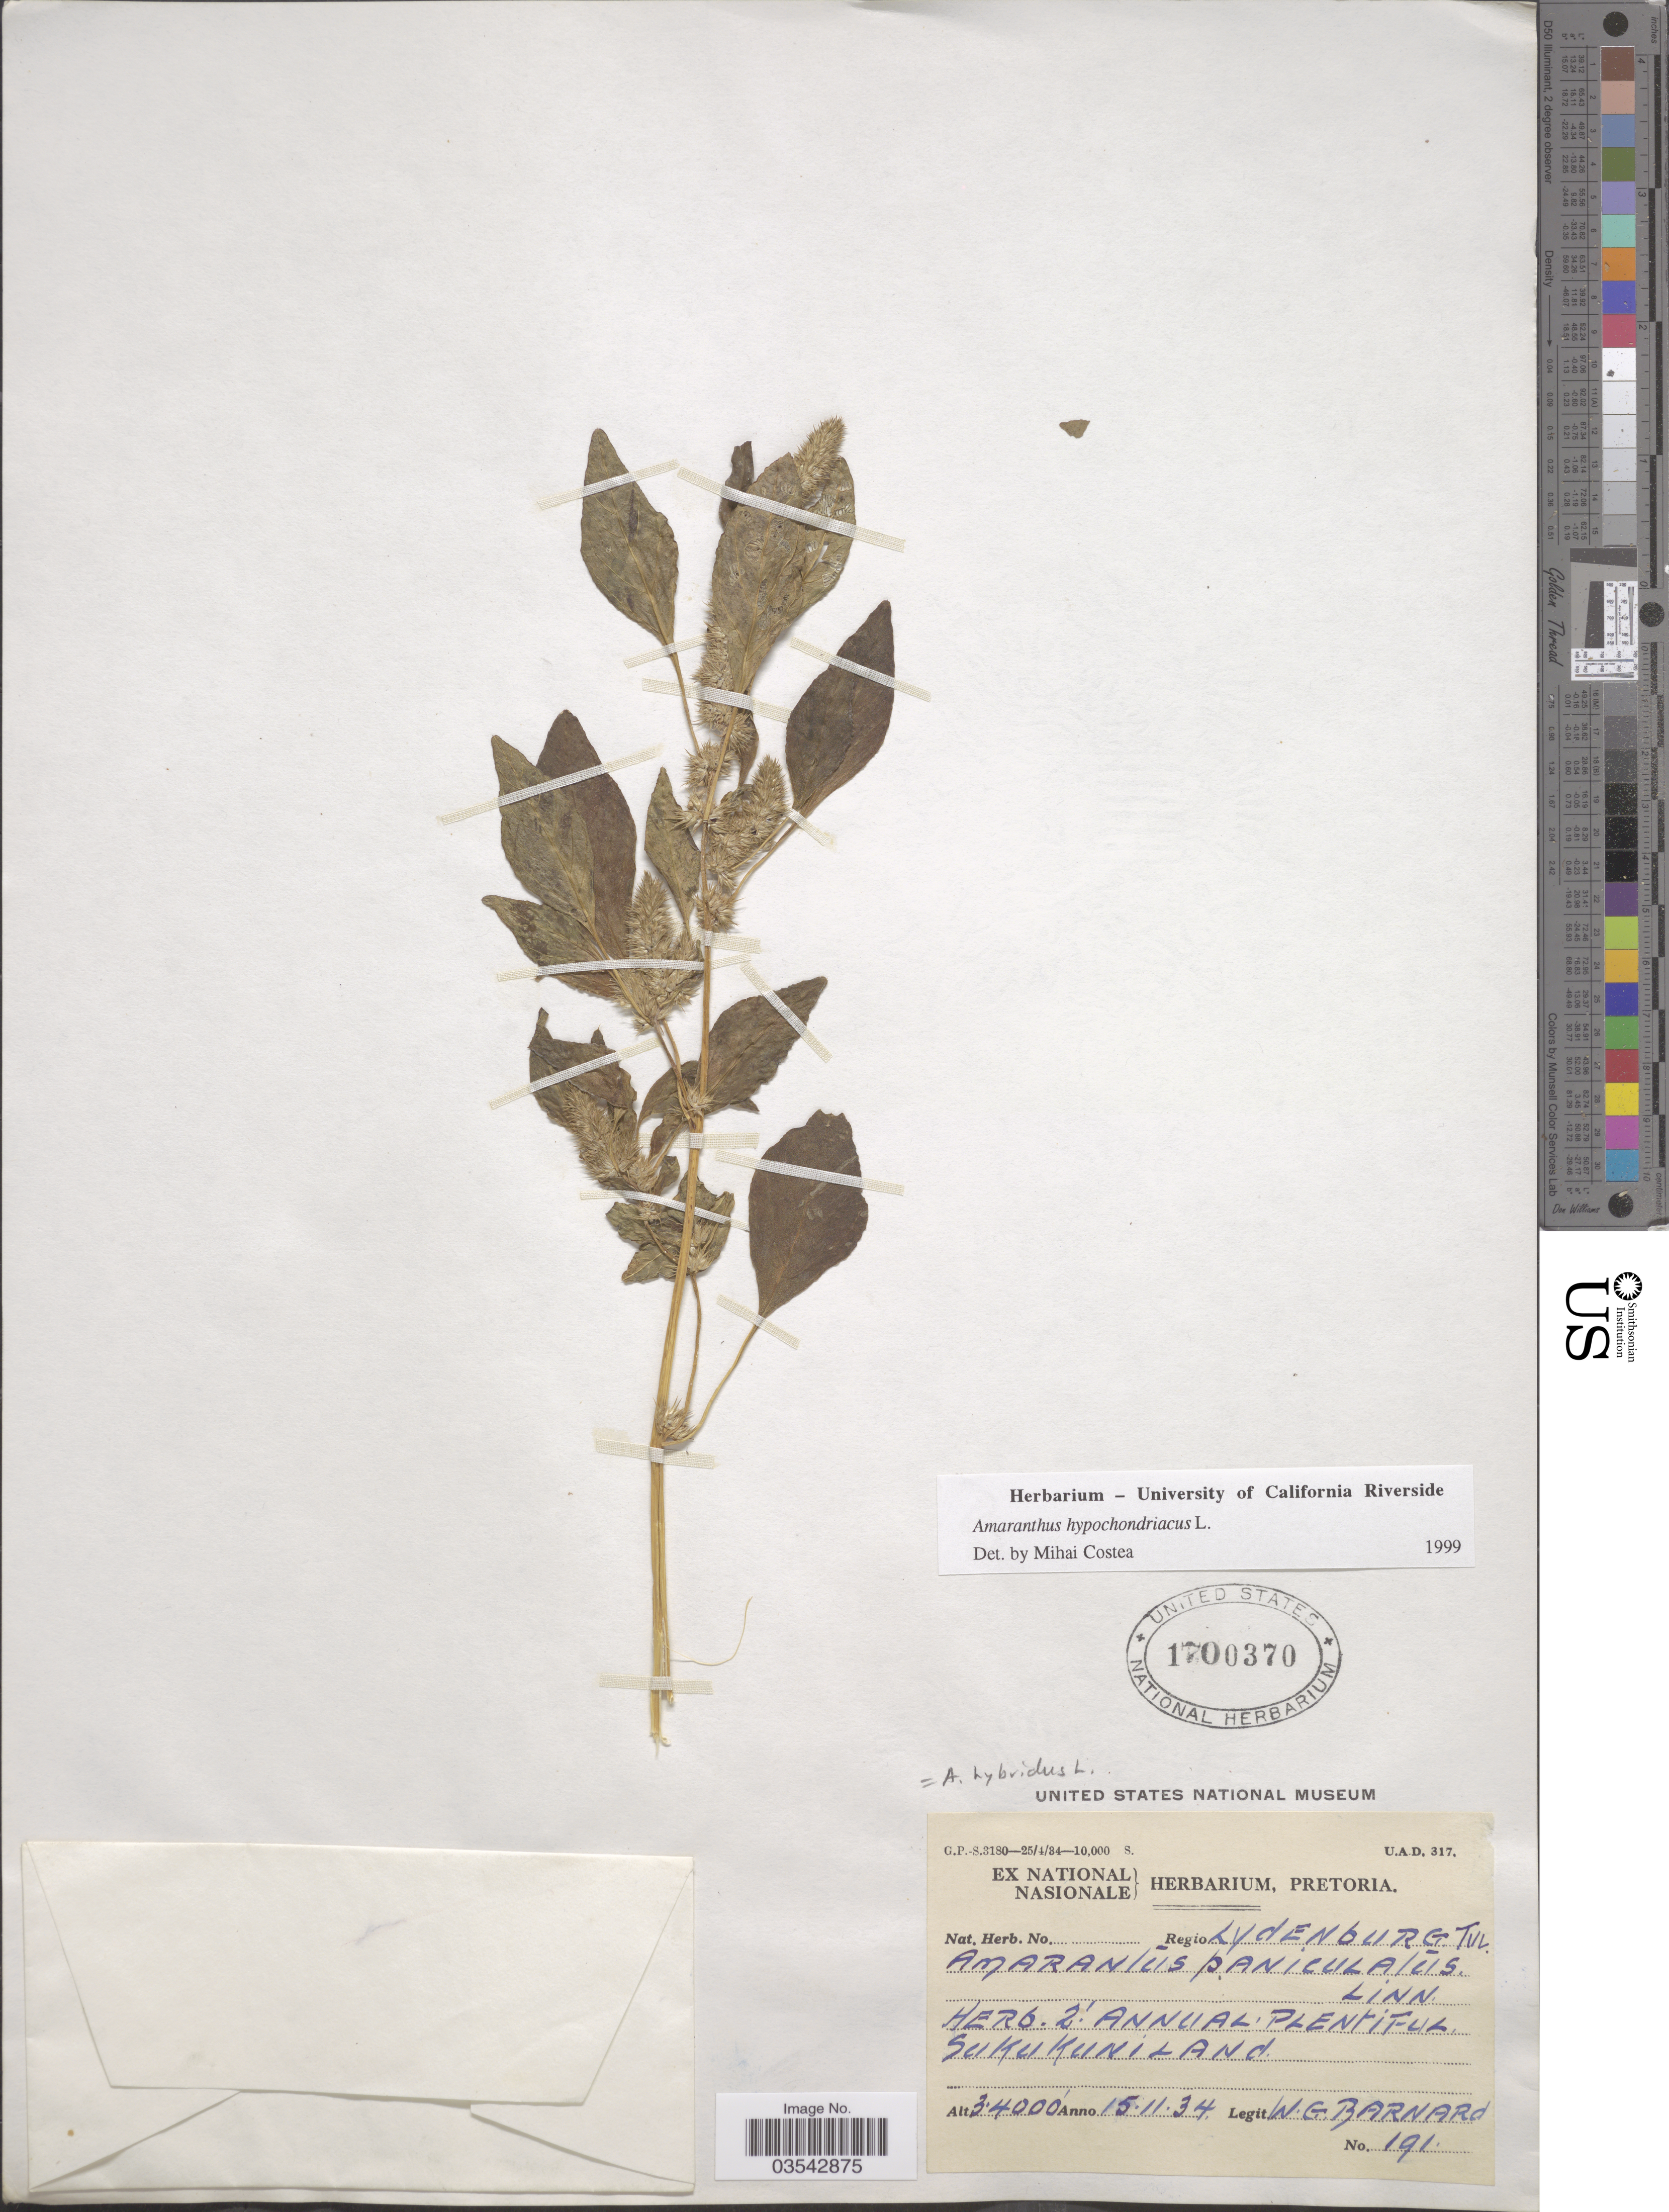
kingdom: Plantae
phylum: Tracheophyta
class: Magnoliopsida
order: Caryophyllales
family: Amaranthaceae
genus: Amaranthus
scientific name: Amaranthus hypochondriacus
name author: L.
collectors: W. Barnard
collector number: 191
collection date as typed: Transcribed d/m/y: 15/11/34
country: South Africa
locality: Regio Lydenburg. Tvl. Sukukuniland.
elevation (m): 10363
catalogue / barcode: US 1700370